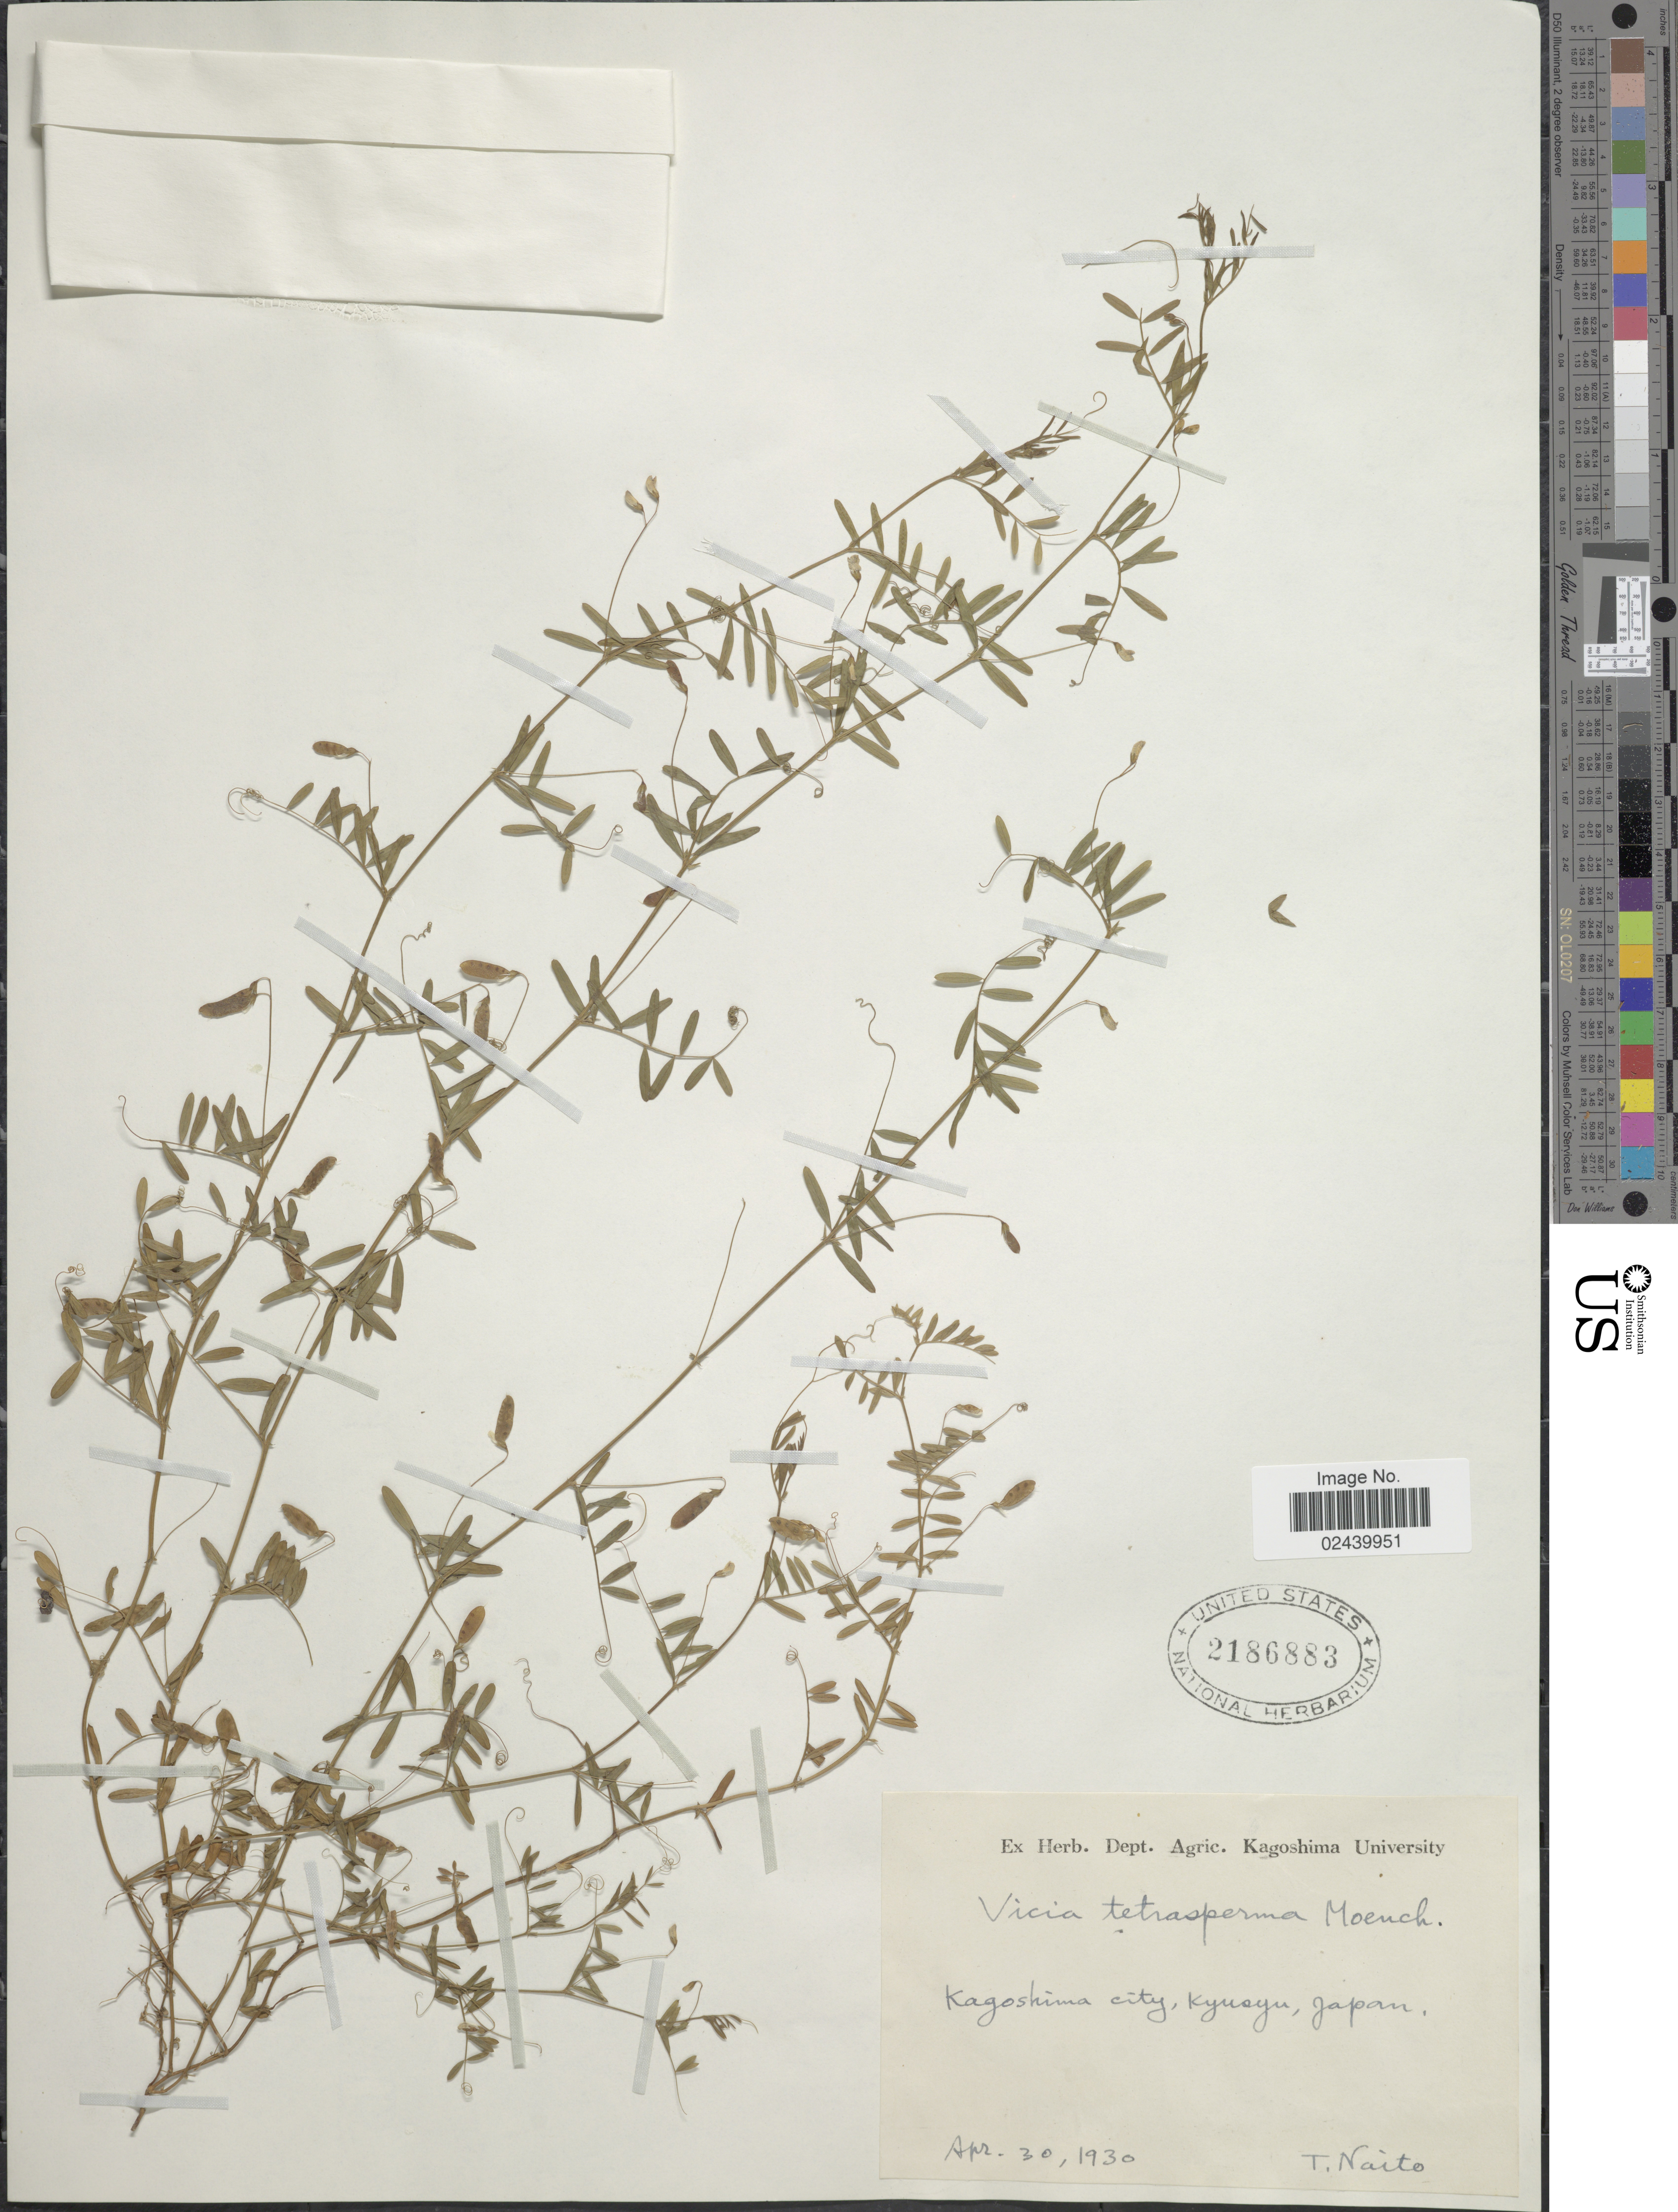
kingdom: Plantae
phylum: Tracheophyta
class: Magnoliopsida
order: Fabales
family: Fabaceae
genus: Vicia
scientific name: Vicia tetrasperma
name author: (L.) Schreb.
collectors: T. Naito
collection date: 1930-04-30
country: Japan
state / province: Kagosima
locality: Kagoshim City, Kyusyu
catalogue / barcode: US 2186883